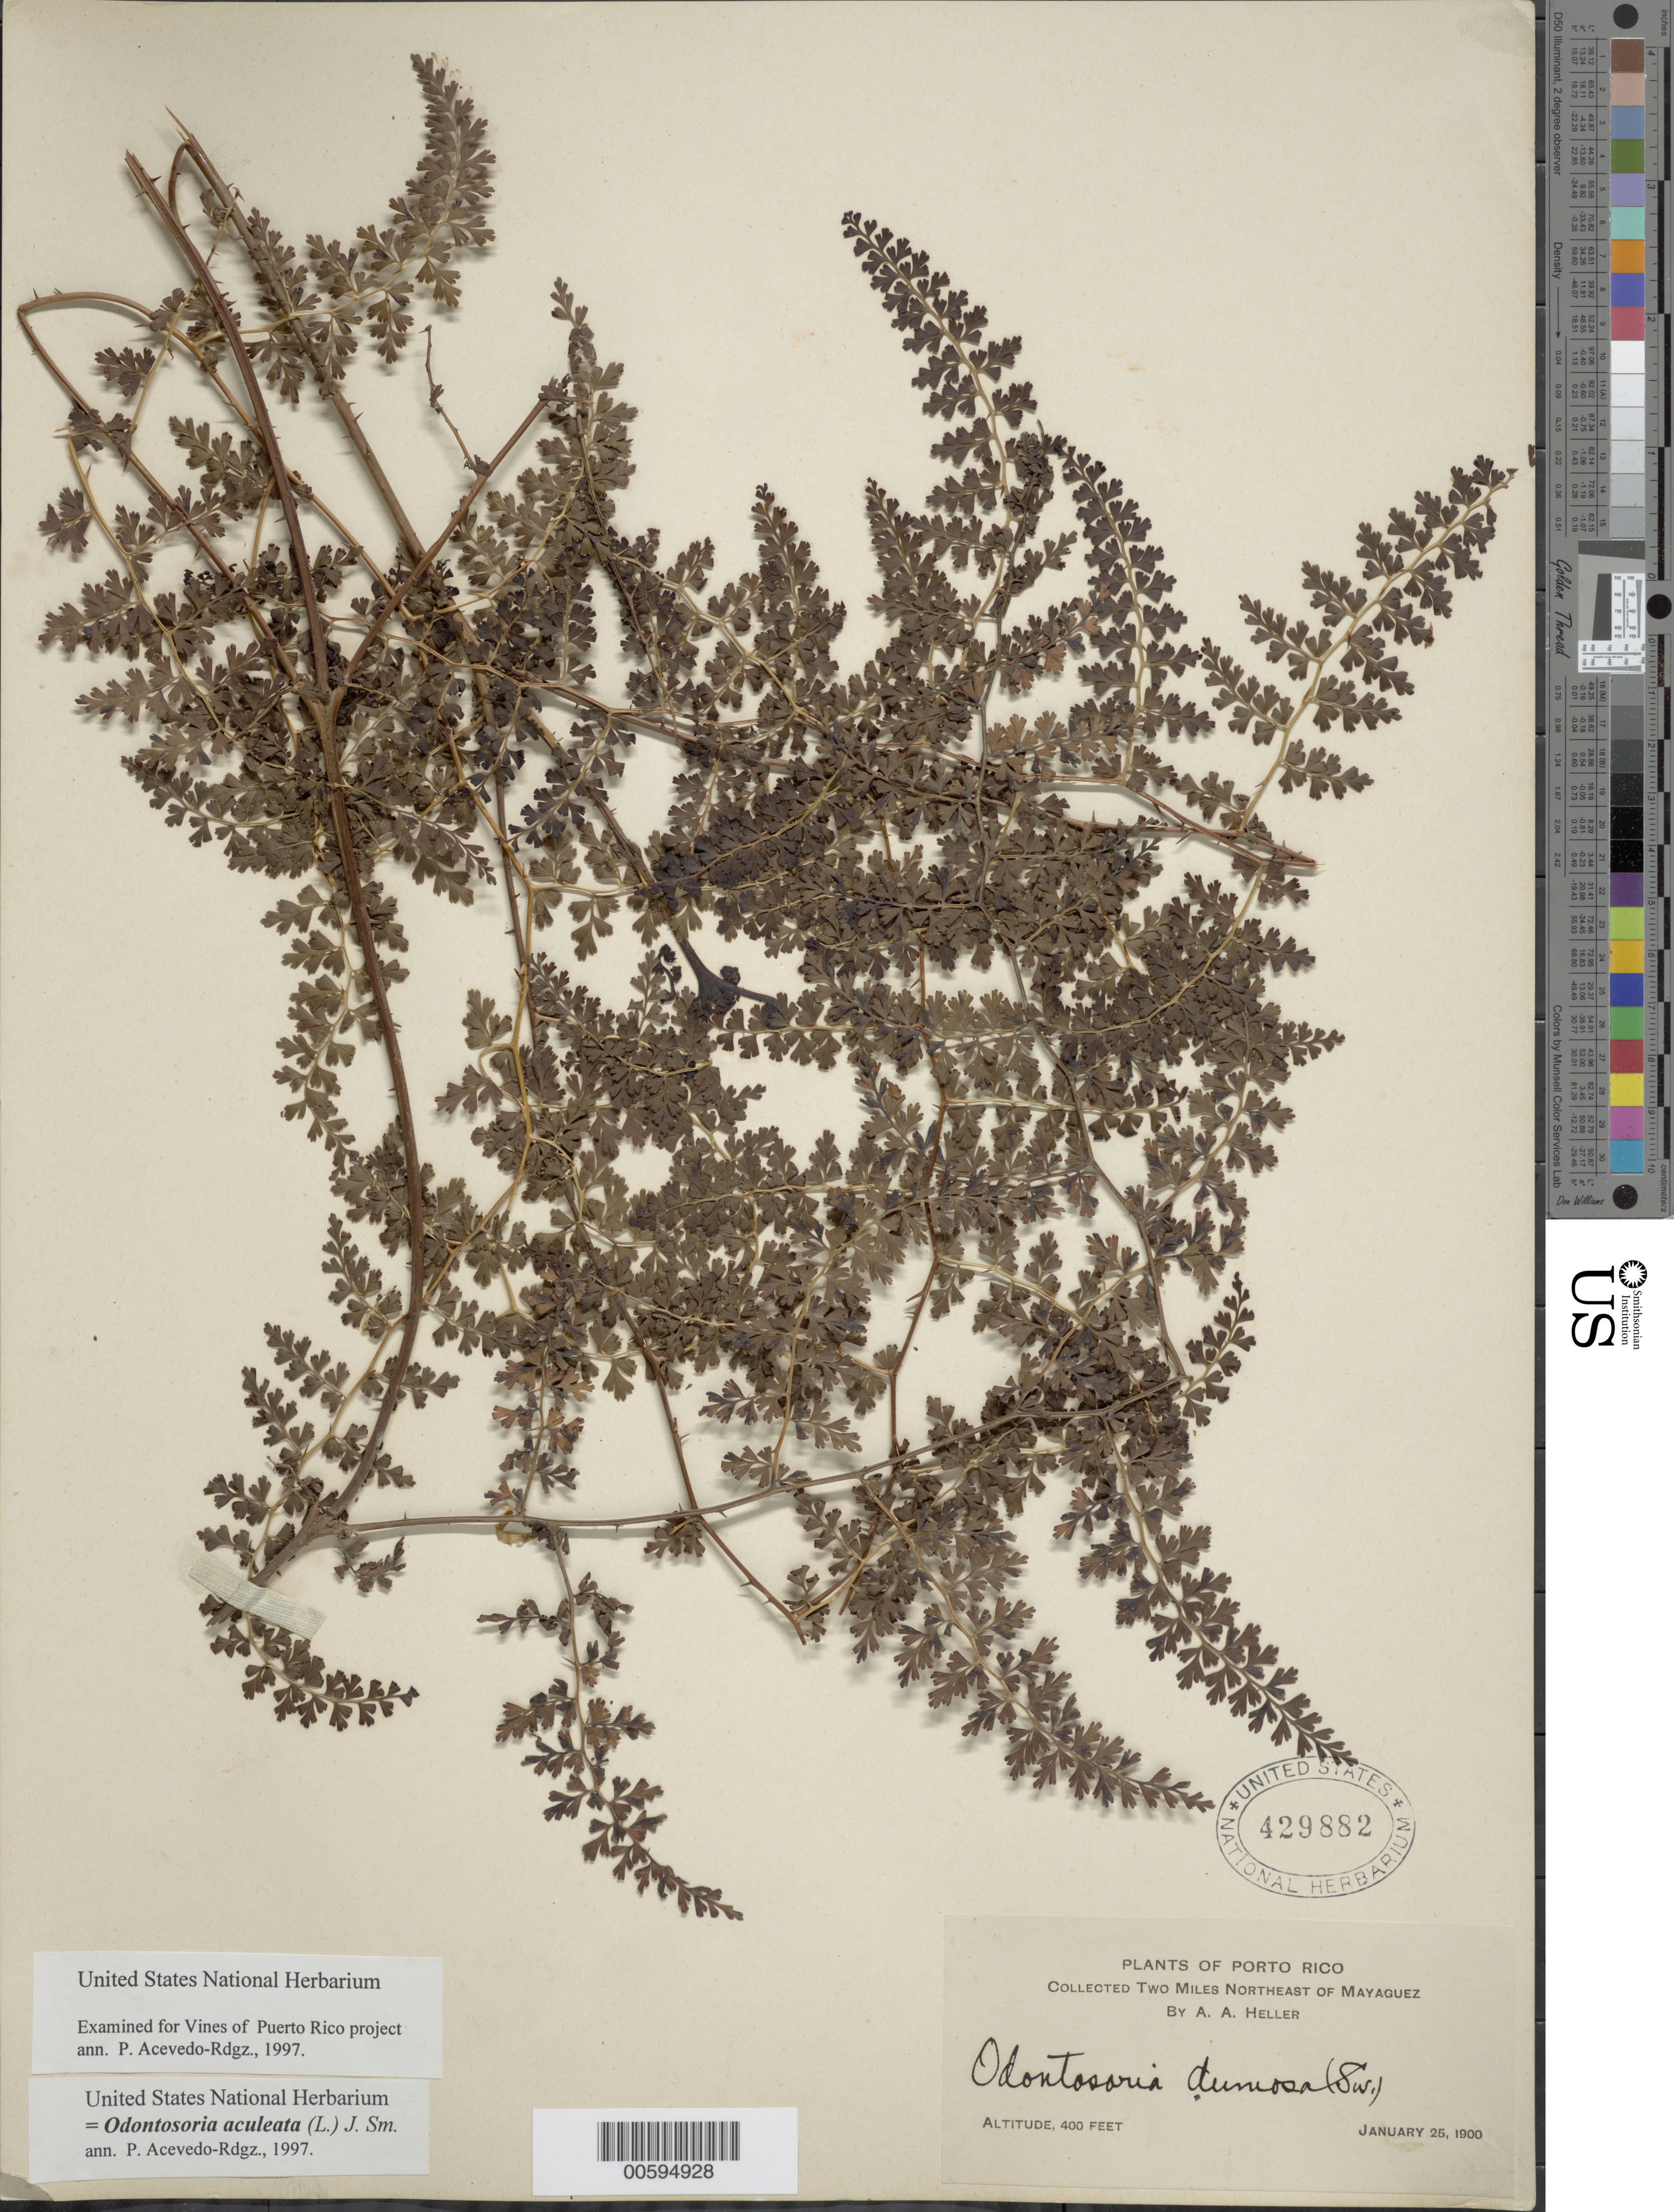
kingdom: Plantae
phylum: Tracheophyta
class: Polypodiopsida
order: Polypodiales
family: Lindsaeaceae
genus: Odontosoria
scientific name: Odontosoria aculeata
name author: (L.) J. Sm.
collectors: A. A. Heller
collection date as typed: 25 Jan 1900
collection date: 1900-01-25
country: Puerto Rico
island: Greater Antilles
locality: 2 mi. NE of Mayaguez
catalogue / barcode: US 429882